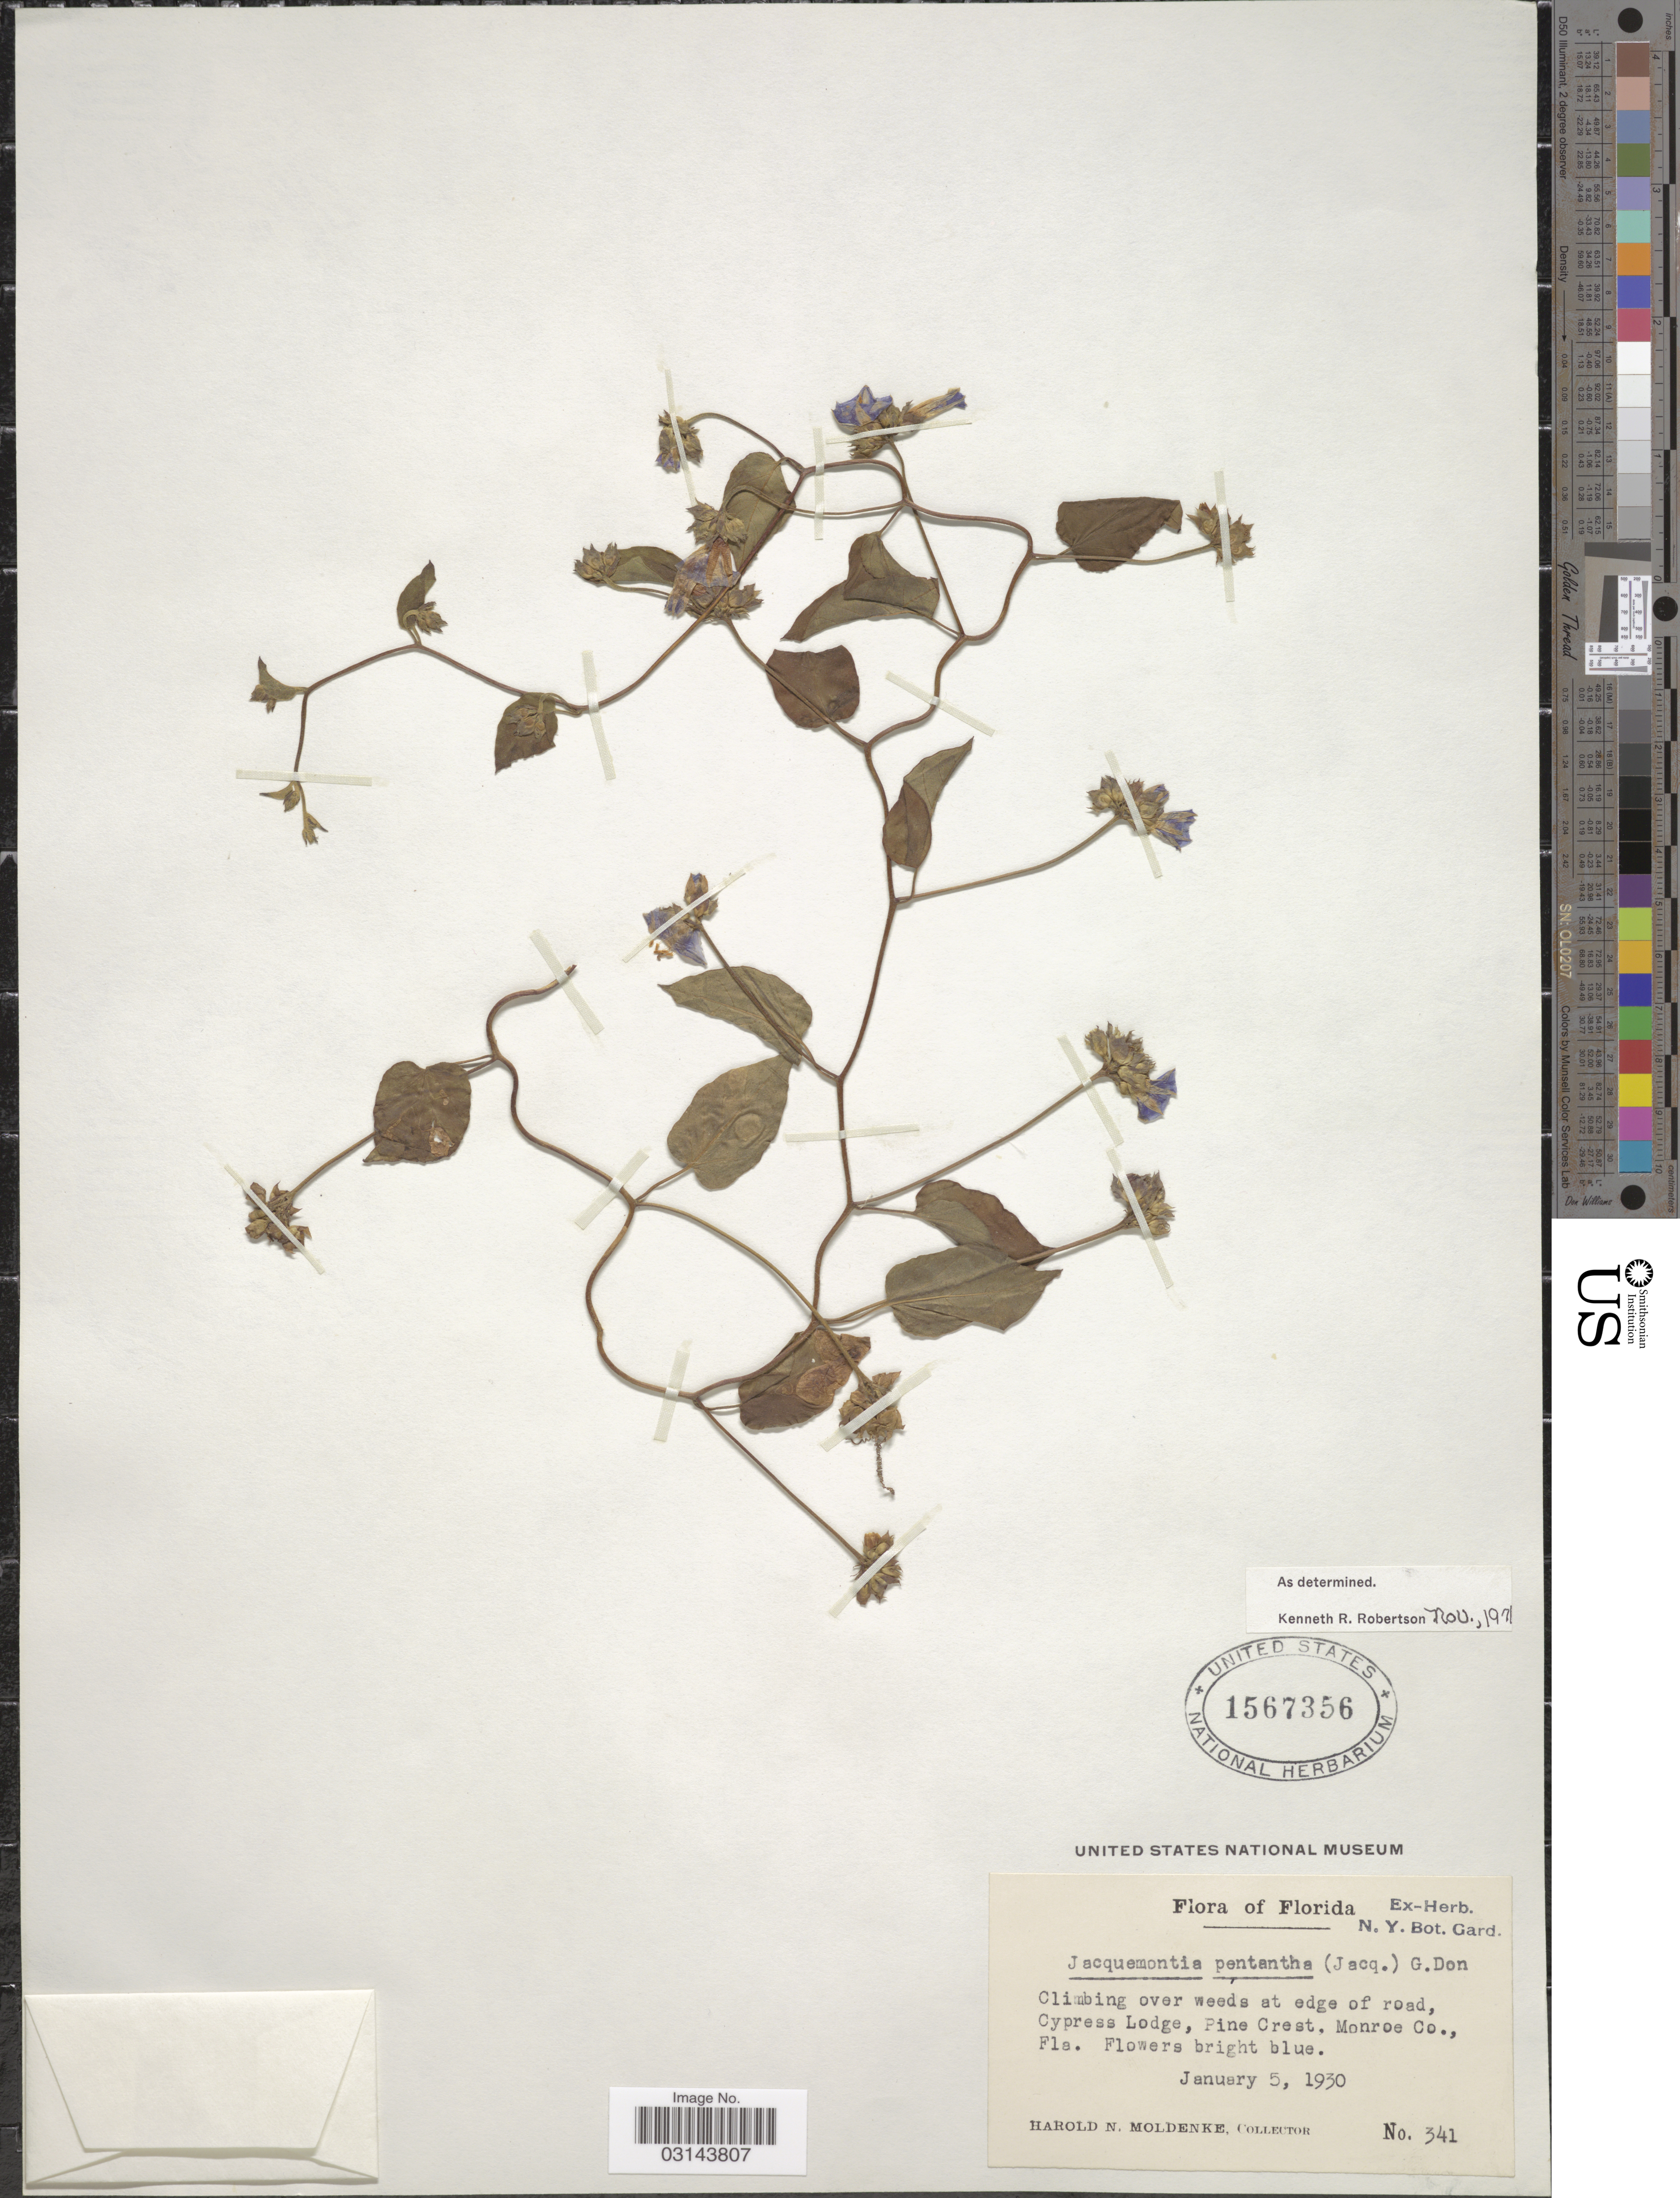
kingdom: Plantae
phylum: Tracheophyta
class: Magnoliopsida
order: Solanales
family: Convolvulaceae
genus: Jacquemontia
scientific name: Jacquemontia pentanthos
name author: (Jacq.) G. Don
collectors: H. N. Moldenke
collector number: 341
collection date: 1930-01-05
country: United States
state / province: Florida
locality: At edge of road, Cypress Lodge, Pine Crest, Monroe Co., Fla.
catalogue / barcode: US 1567356